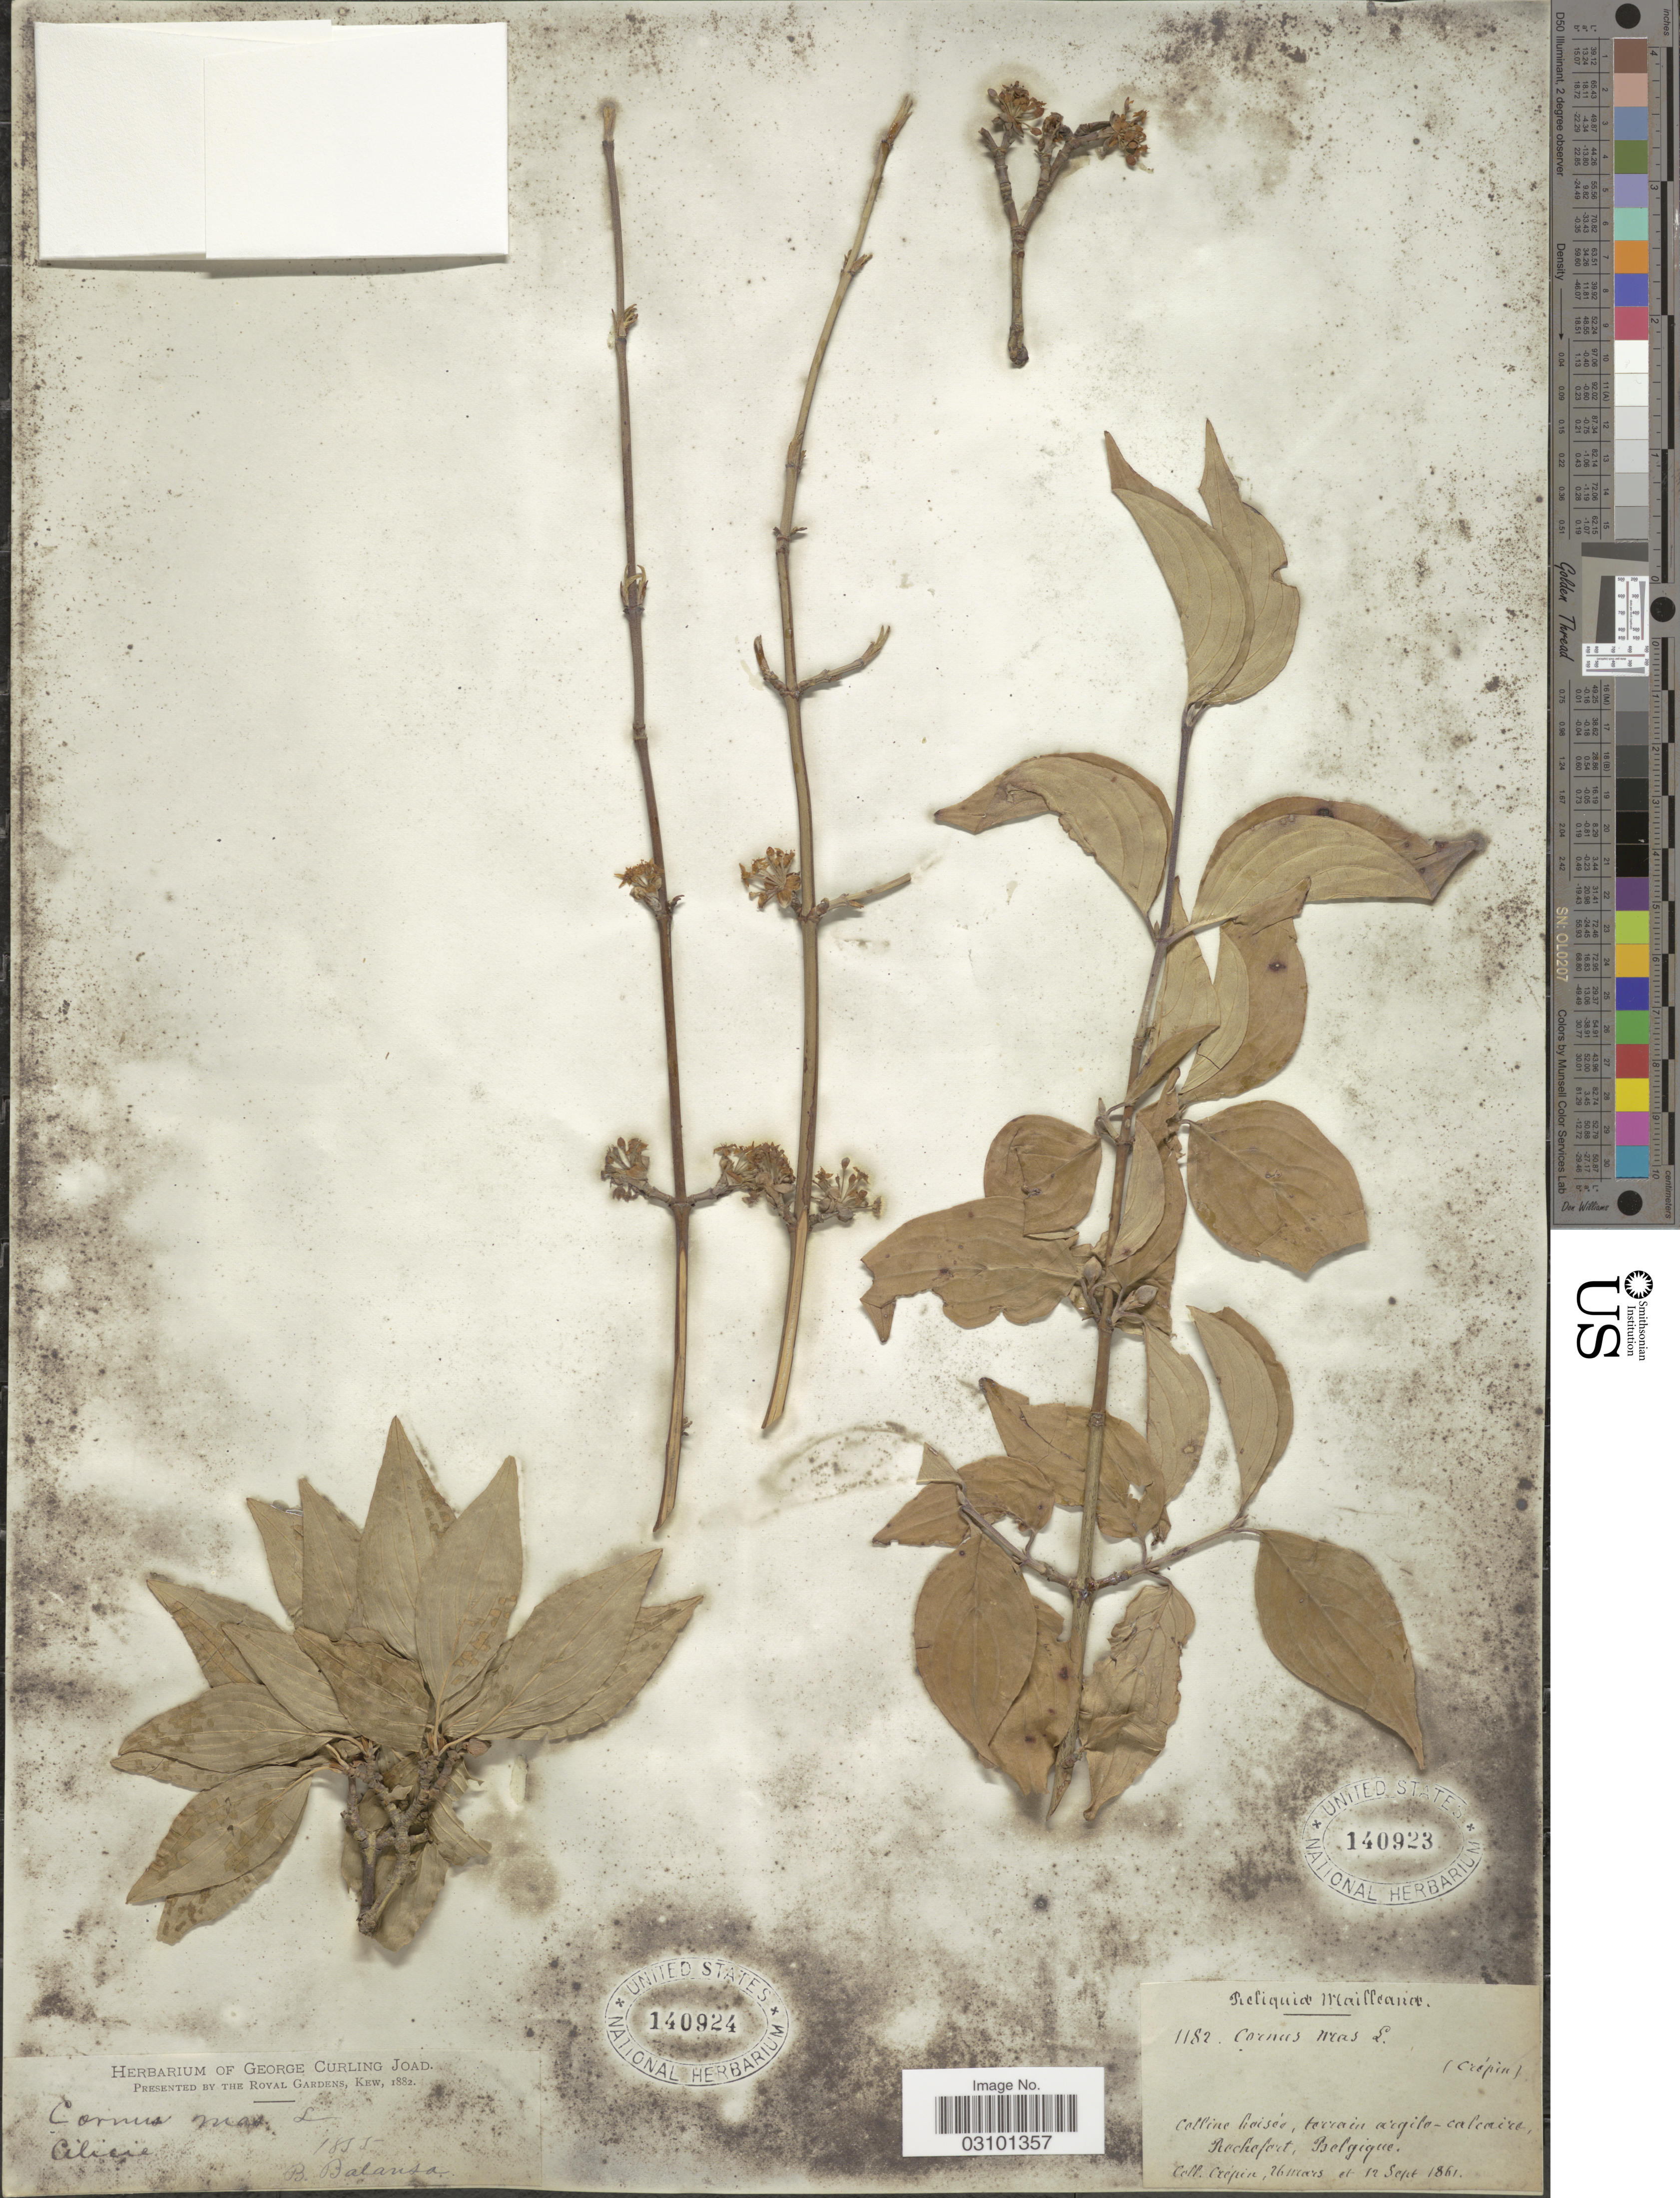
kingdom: Plantae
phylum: Tracheophyta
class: Magnoliopsida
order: Cornales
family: Cornaceae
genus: Cornus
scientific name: Cornus mas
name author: L.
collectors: Crepin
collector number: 1182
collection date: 1861-03-26/1861-09-12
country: Belgium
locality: Colline boisée, terrain argila-calcaica, Recheport.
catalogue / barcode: US 140923